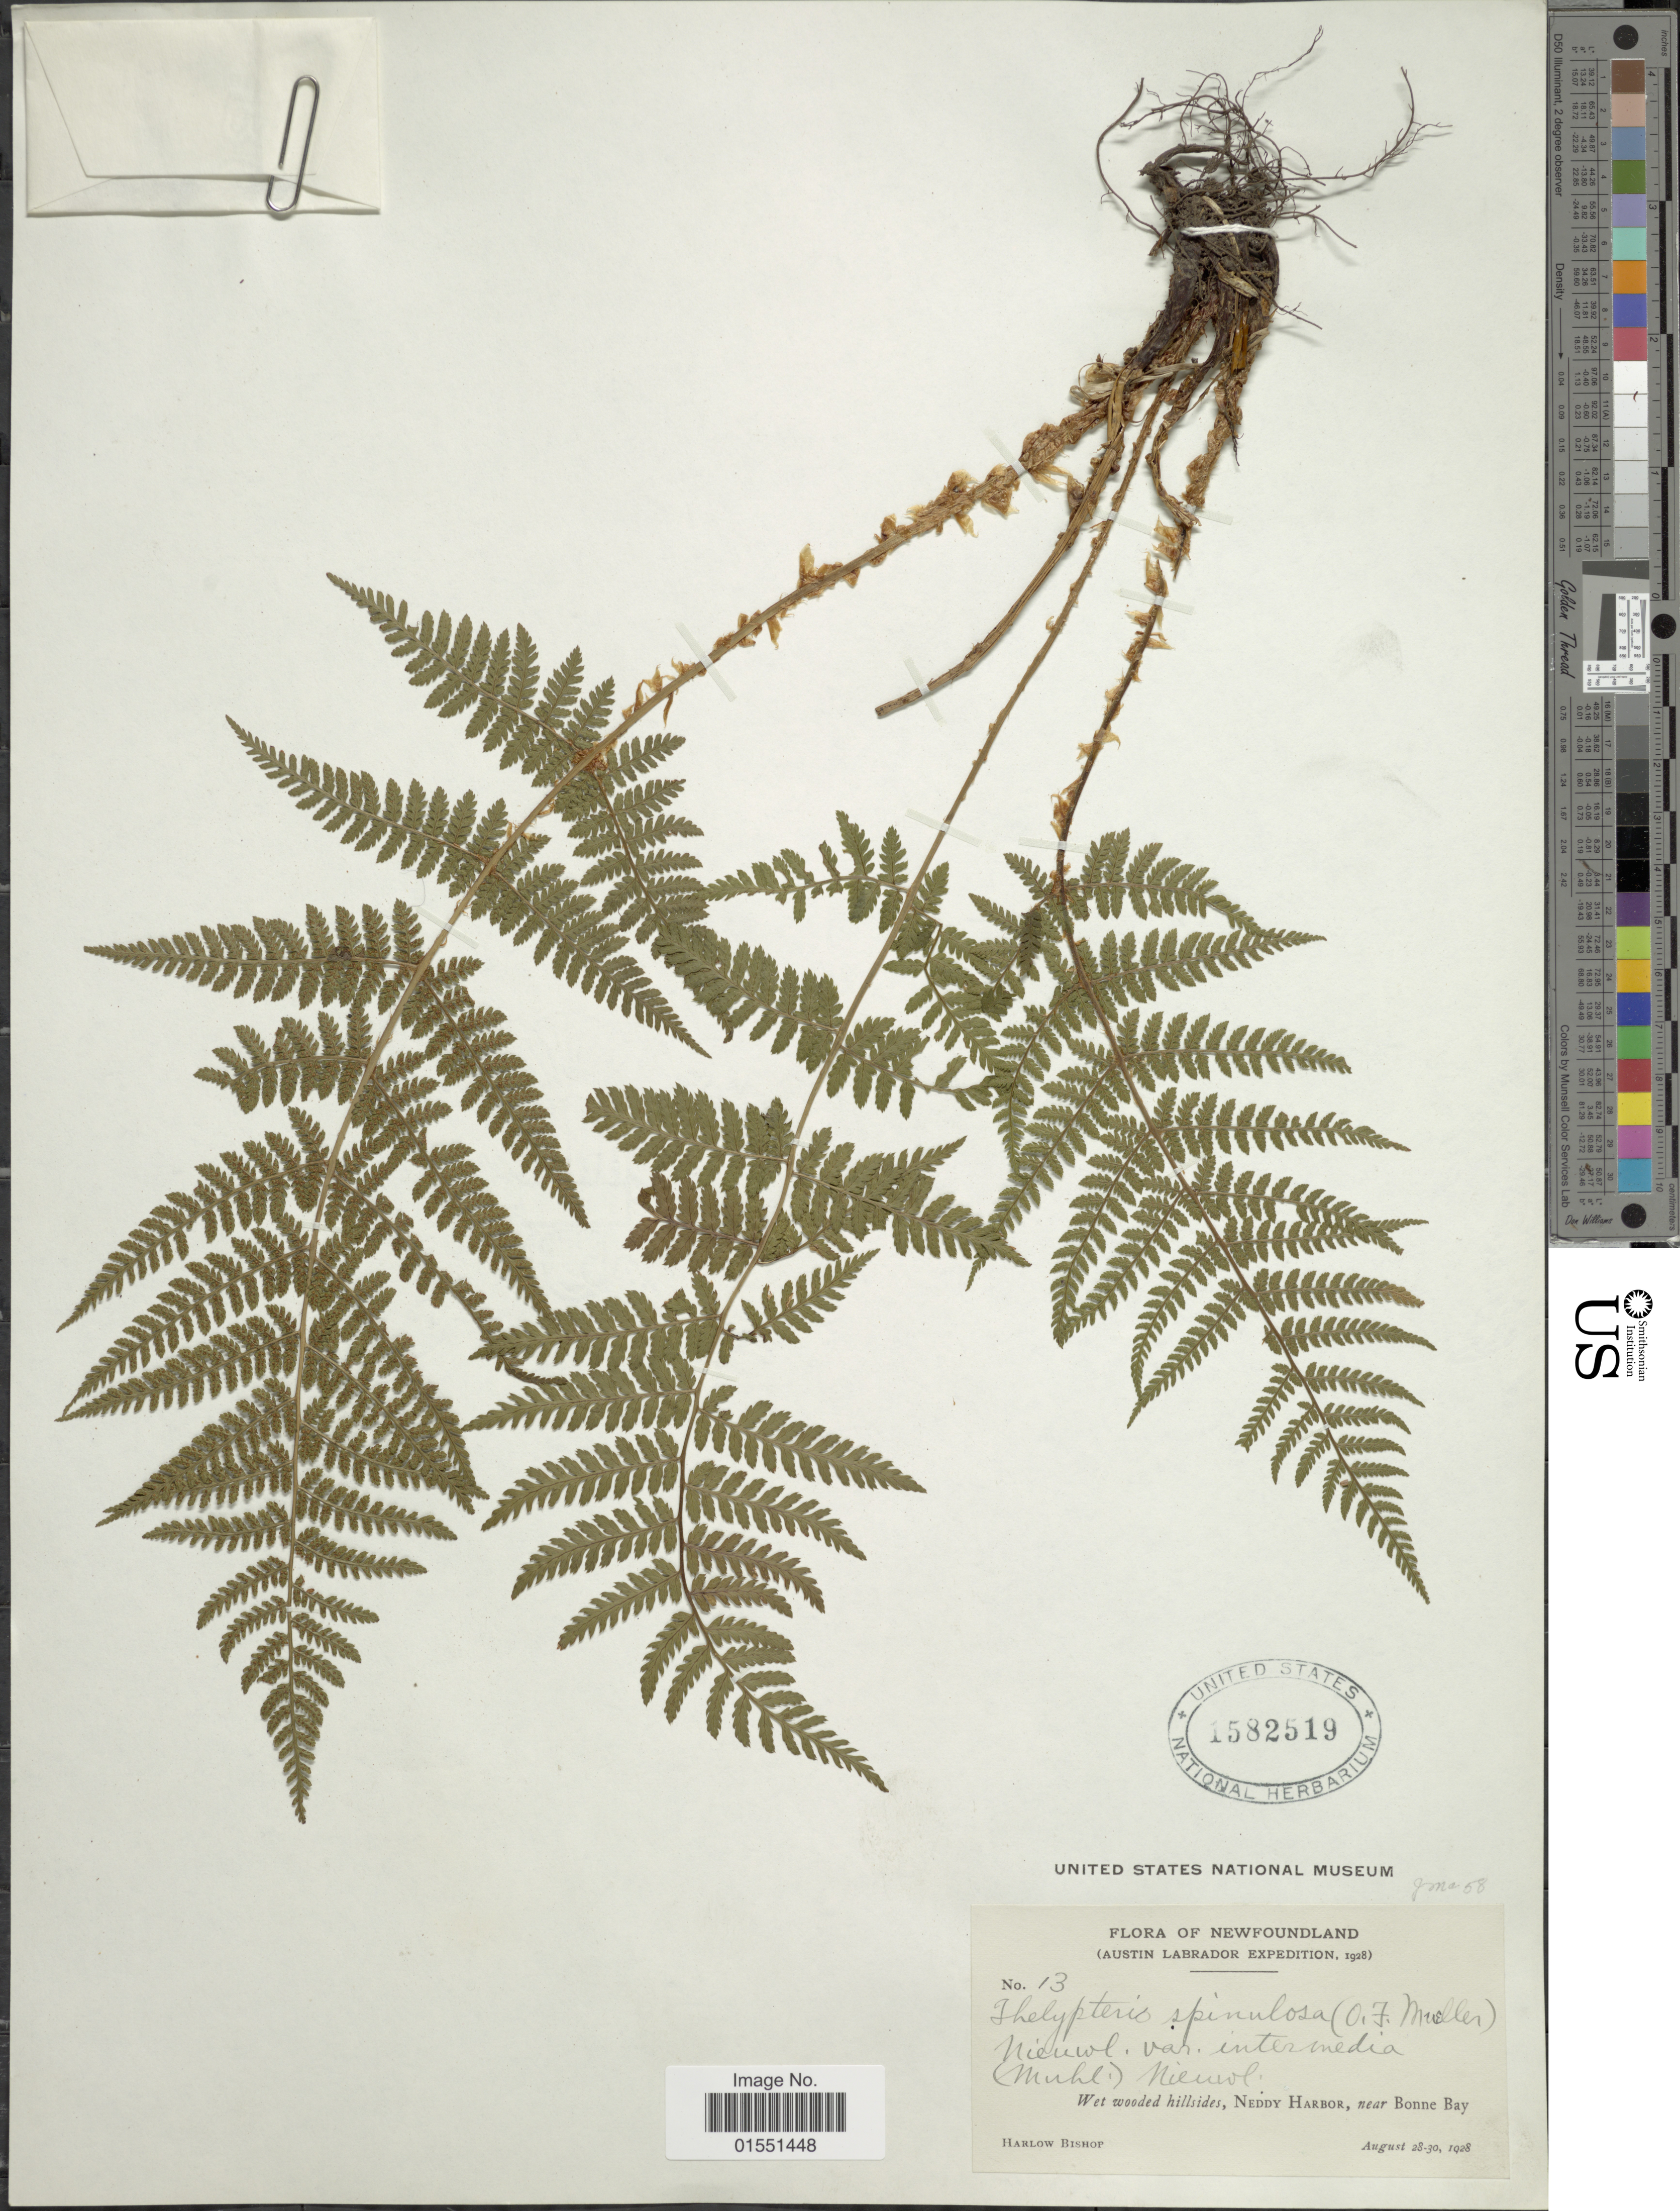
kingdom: Plantae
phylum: Tracheophyta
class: Polypodiopsida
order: Polypodiales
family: Dryopteridaceae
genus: Dryopteris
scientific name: Dryopteris intermedia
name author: (Muhl.) A. Gray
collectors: H. Bishop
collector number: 13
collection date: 1928-08-28/1928-08-30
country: Canada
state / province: Newfoundland and Labrador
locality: Austin Labrador. Wet wooded hillsides, Neddy Harbor, near Bonne Bay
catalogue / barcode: US 1582519